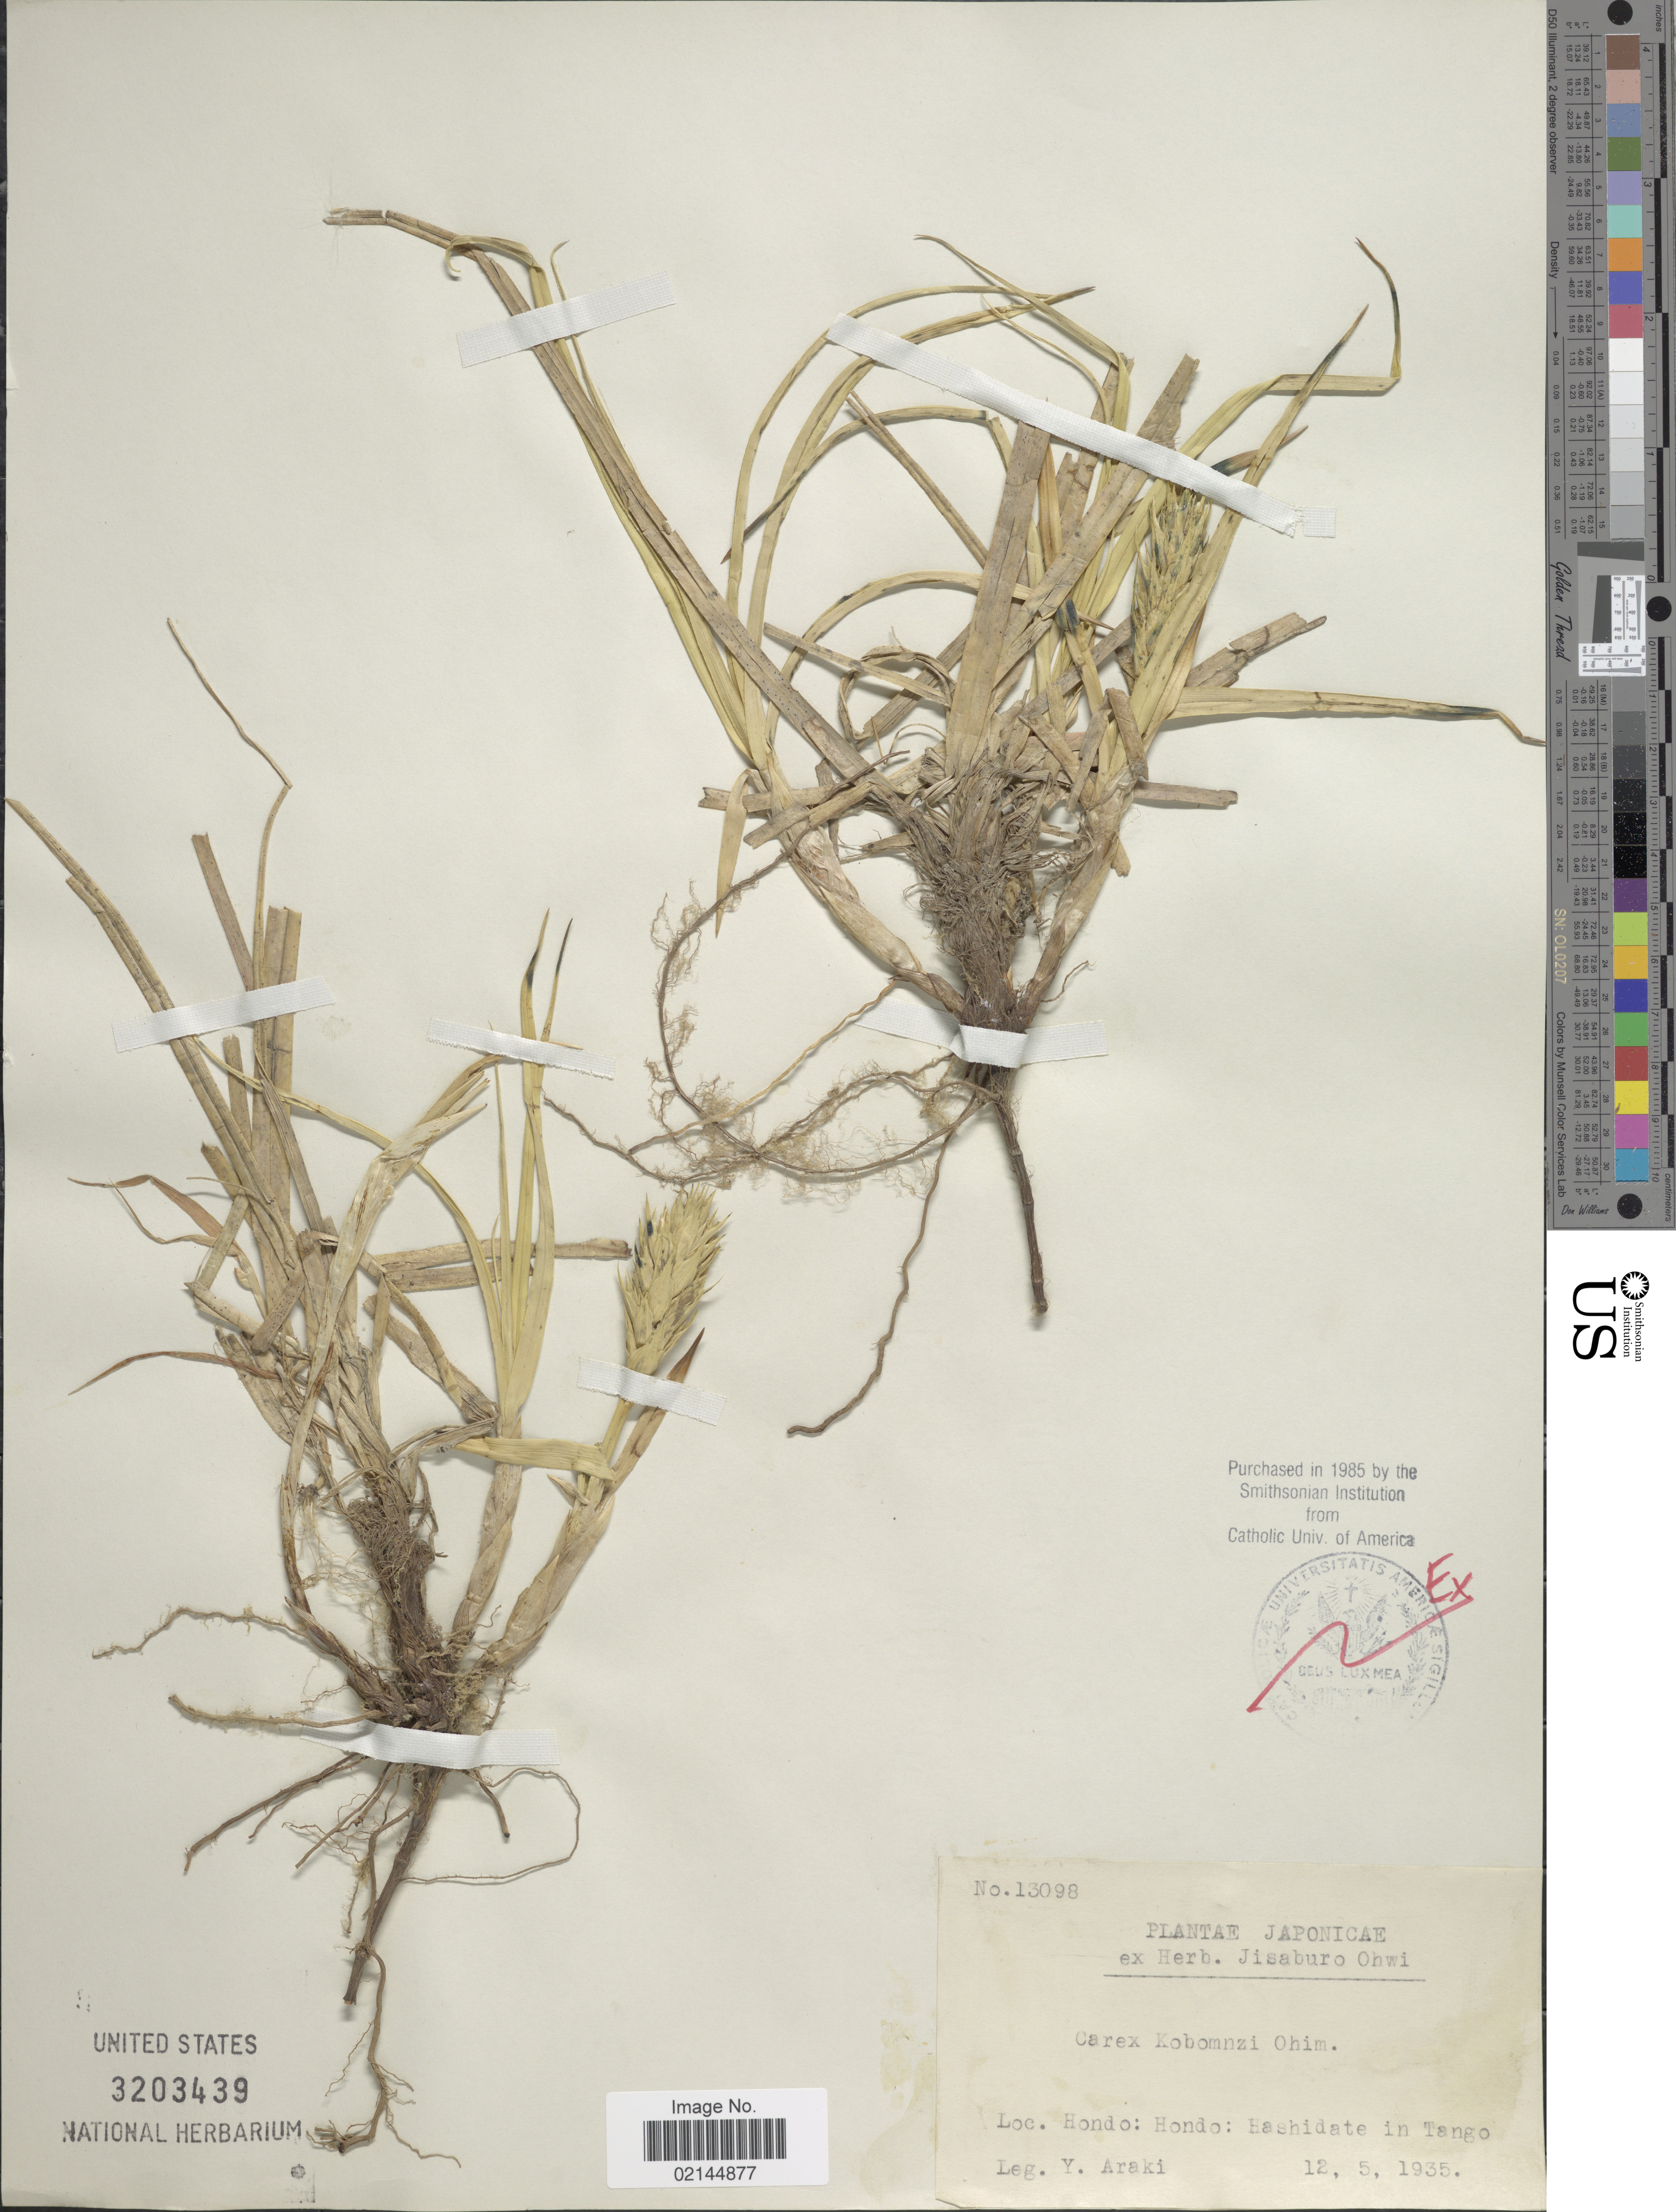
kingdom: Plantae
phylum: Tracheophyta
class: Liliopsida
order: Poales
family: Cyperaceae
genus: Carex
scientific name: Carex kobomugi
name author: Ohwi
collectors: Y. Araki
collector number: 13098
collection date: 1935-05-12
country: Japan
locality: Hondo: Hondo: Hashidate in Tango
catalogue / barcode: US 3203439